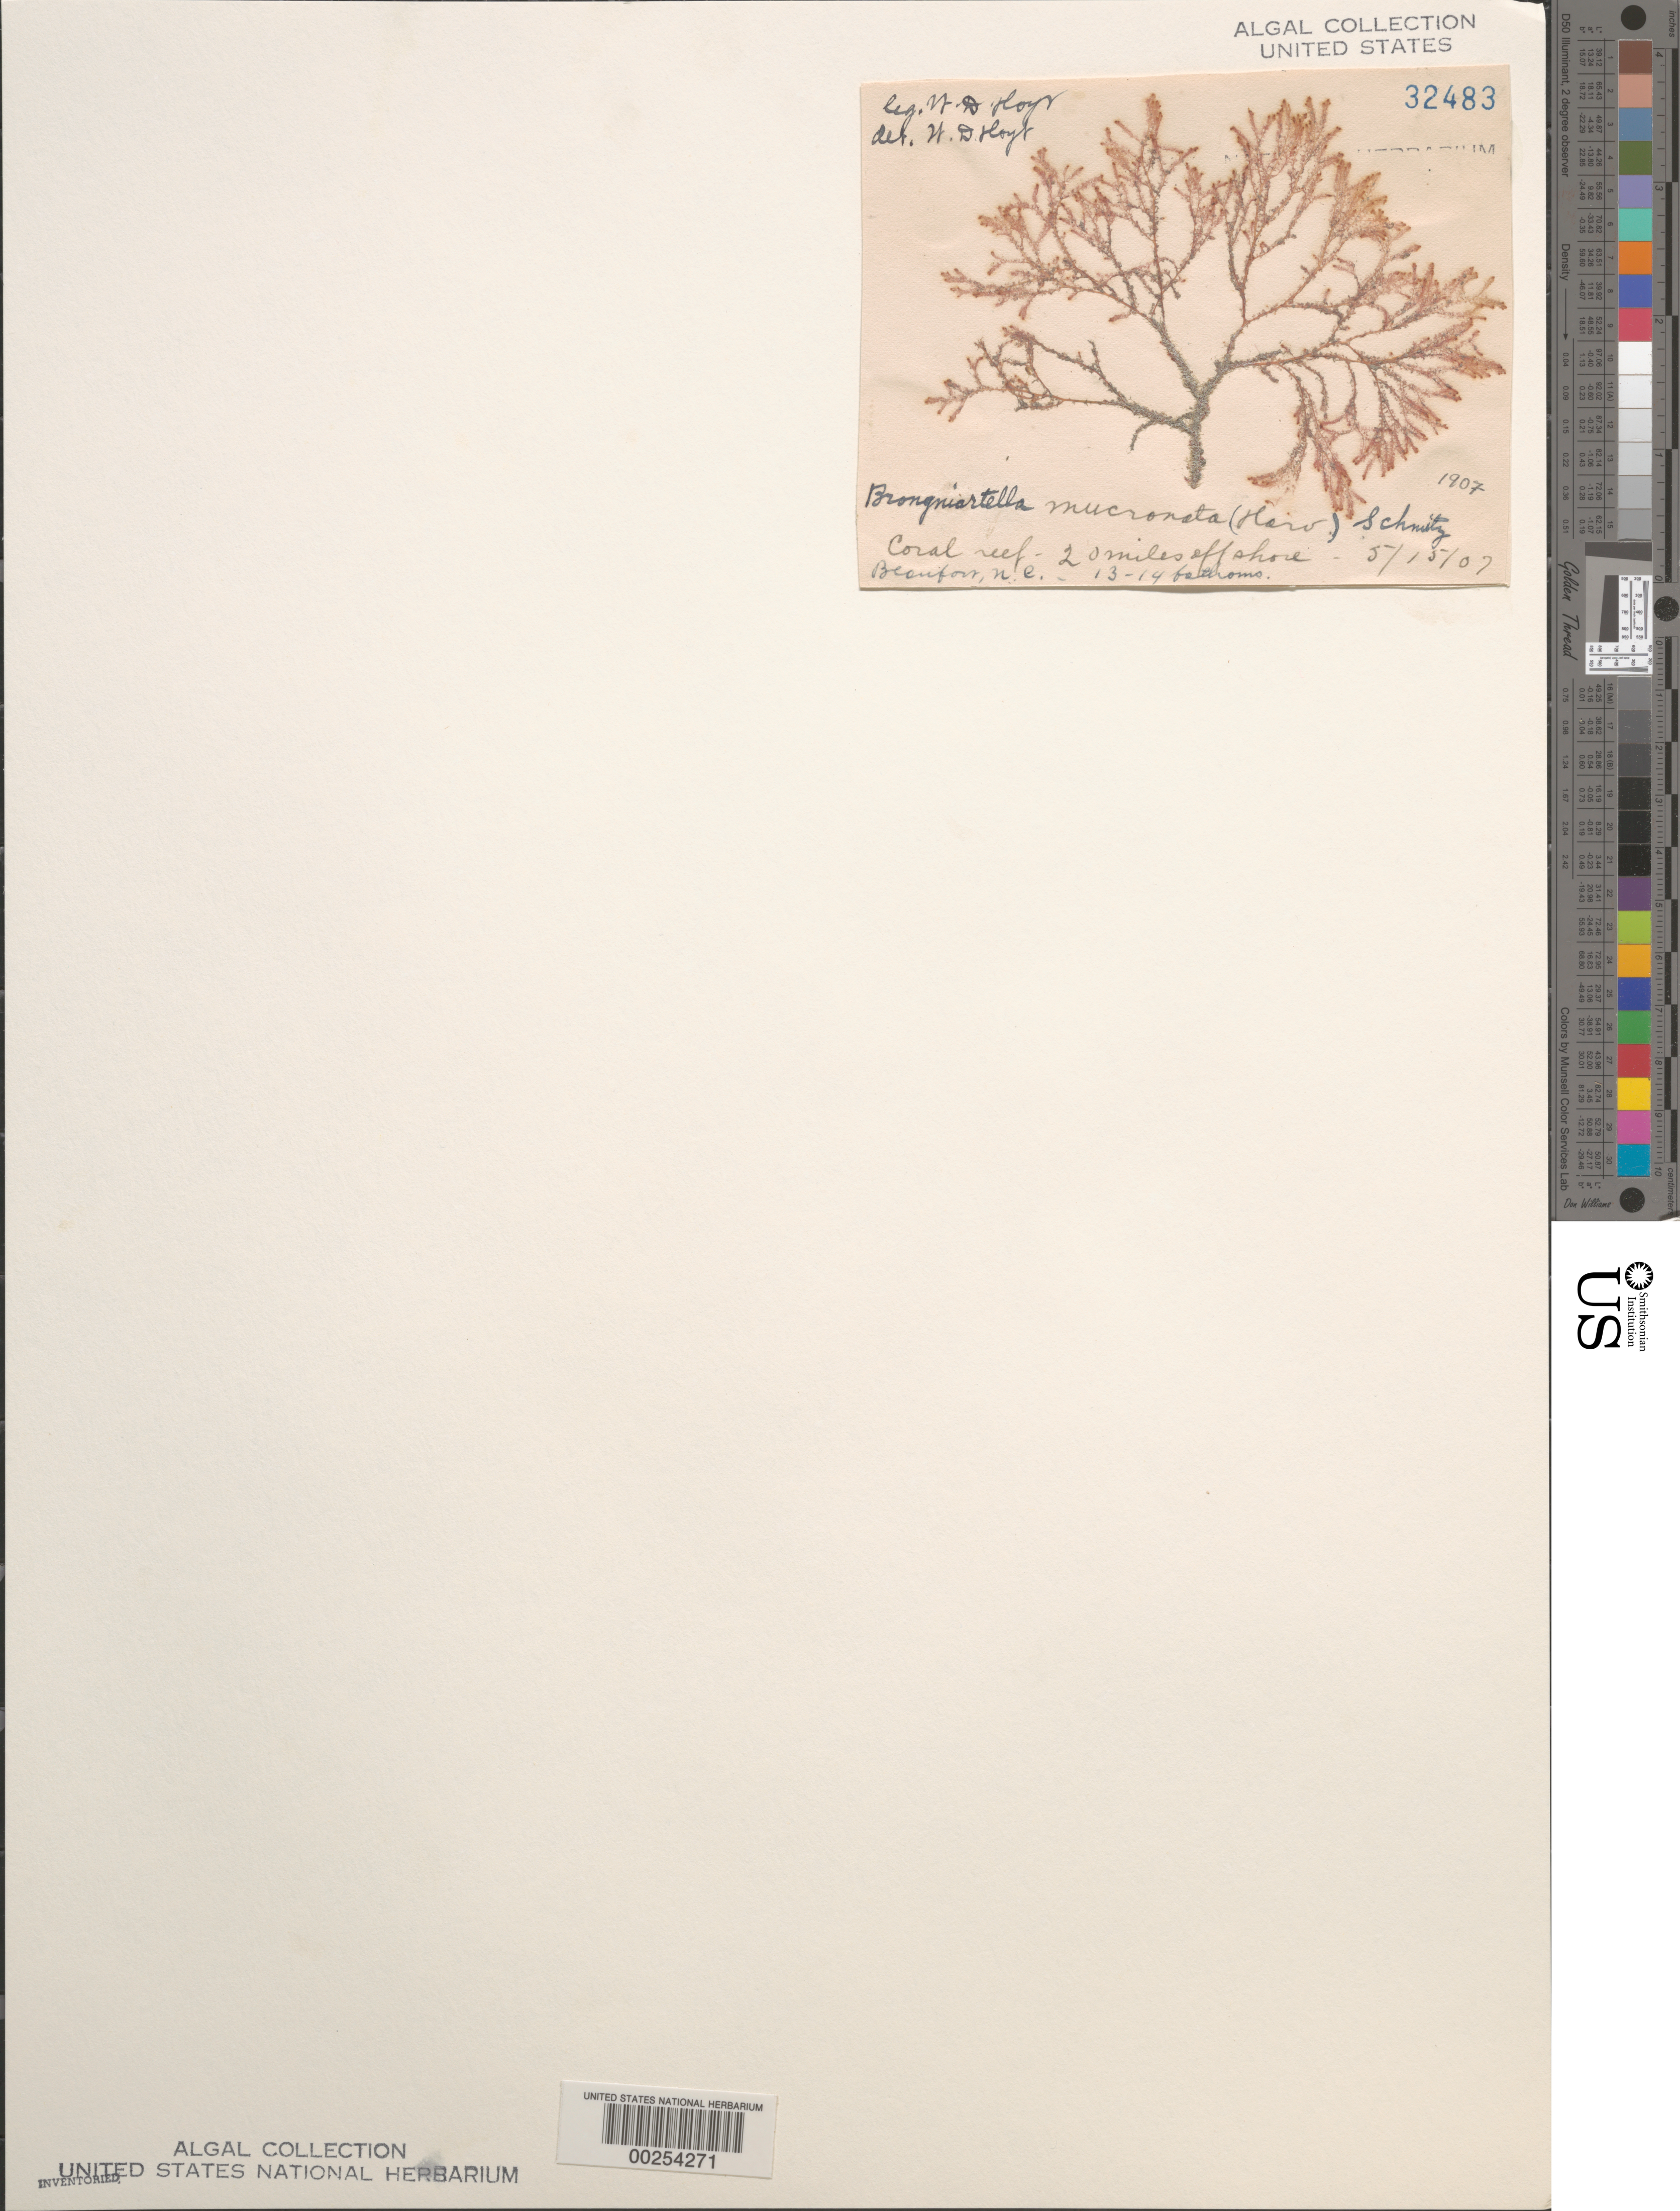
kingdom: Plantae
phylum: Rhodophyta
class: Florideophyceae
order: Ceramiales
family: Rhodomelaceae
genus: Heterodasya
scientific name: Heterodasya mucronata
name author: (Harv.) M.J. Wynne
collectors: W. D. Hoyt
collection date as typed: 15 May 1907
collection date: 1907-05-15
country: United States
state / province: North Carolina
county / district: Carteret County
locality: Coral reef 20 miles off Beaufort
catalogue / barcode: US 32483